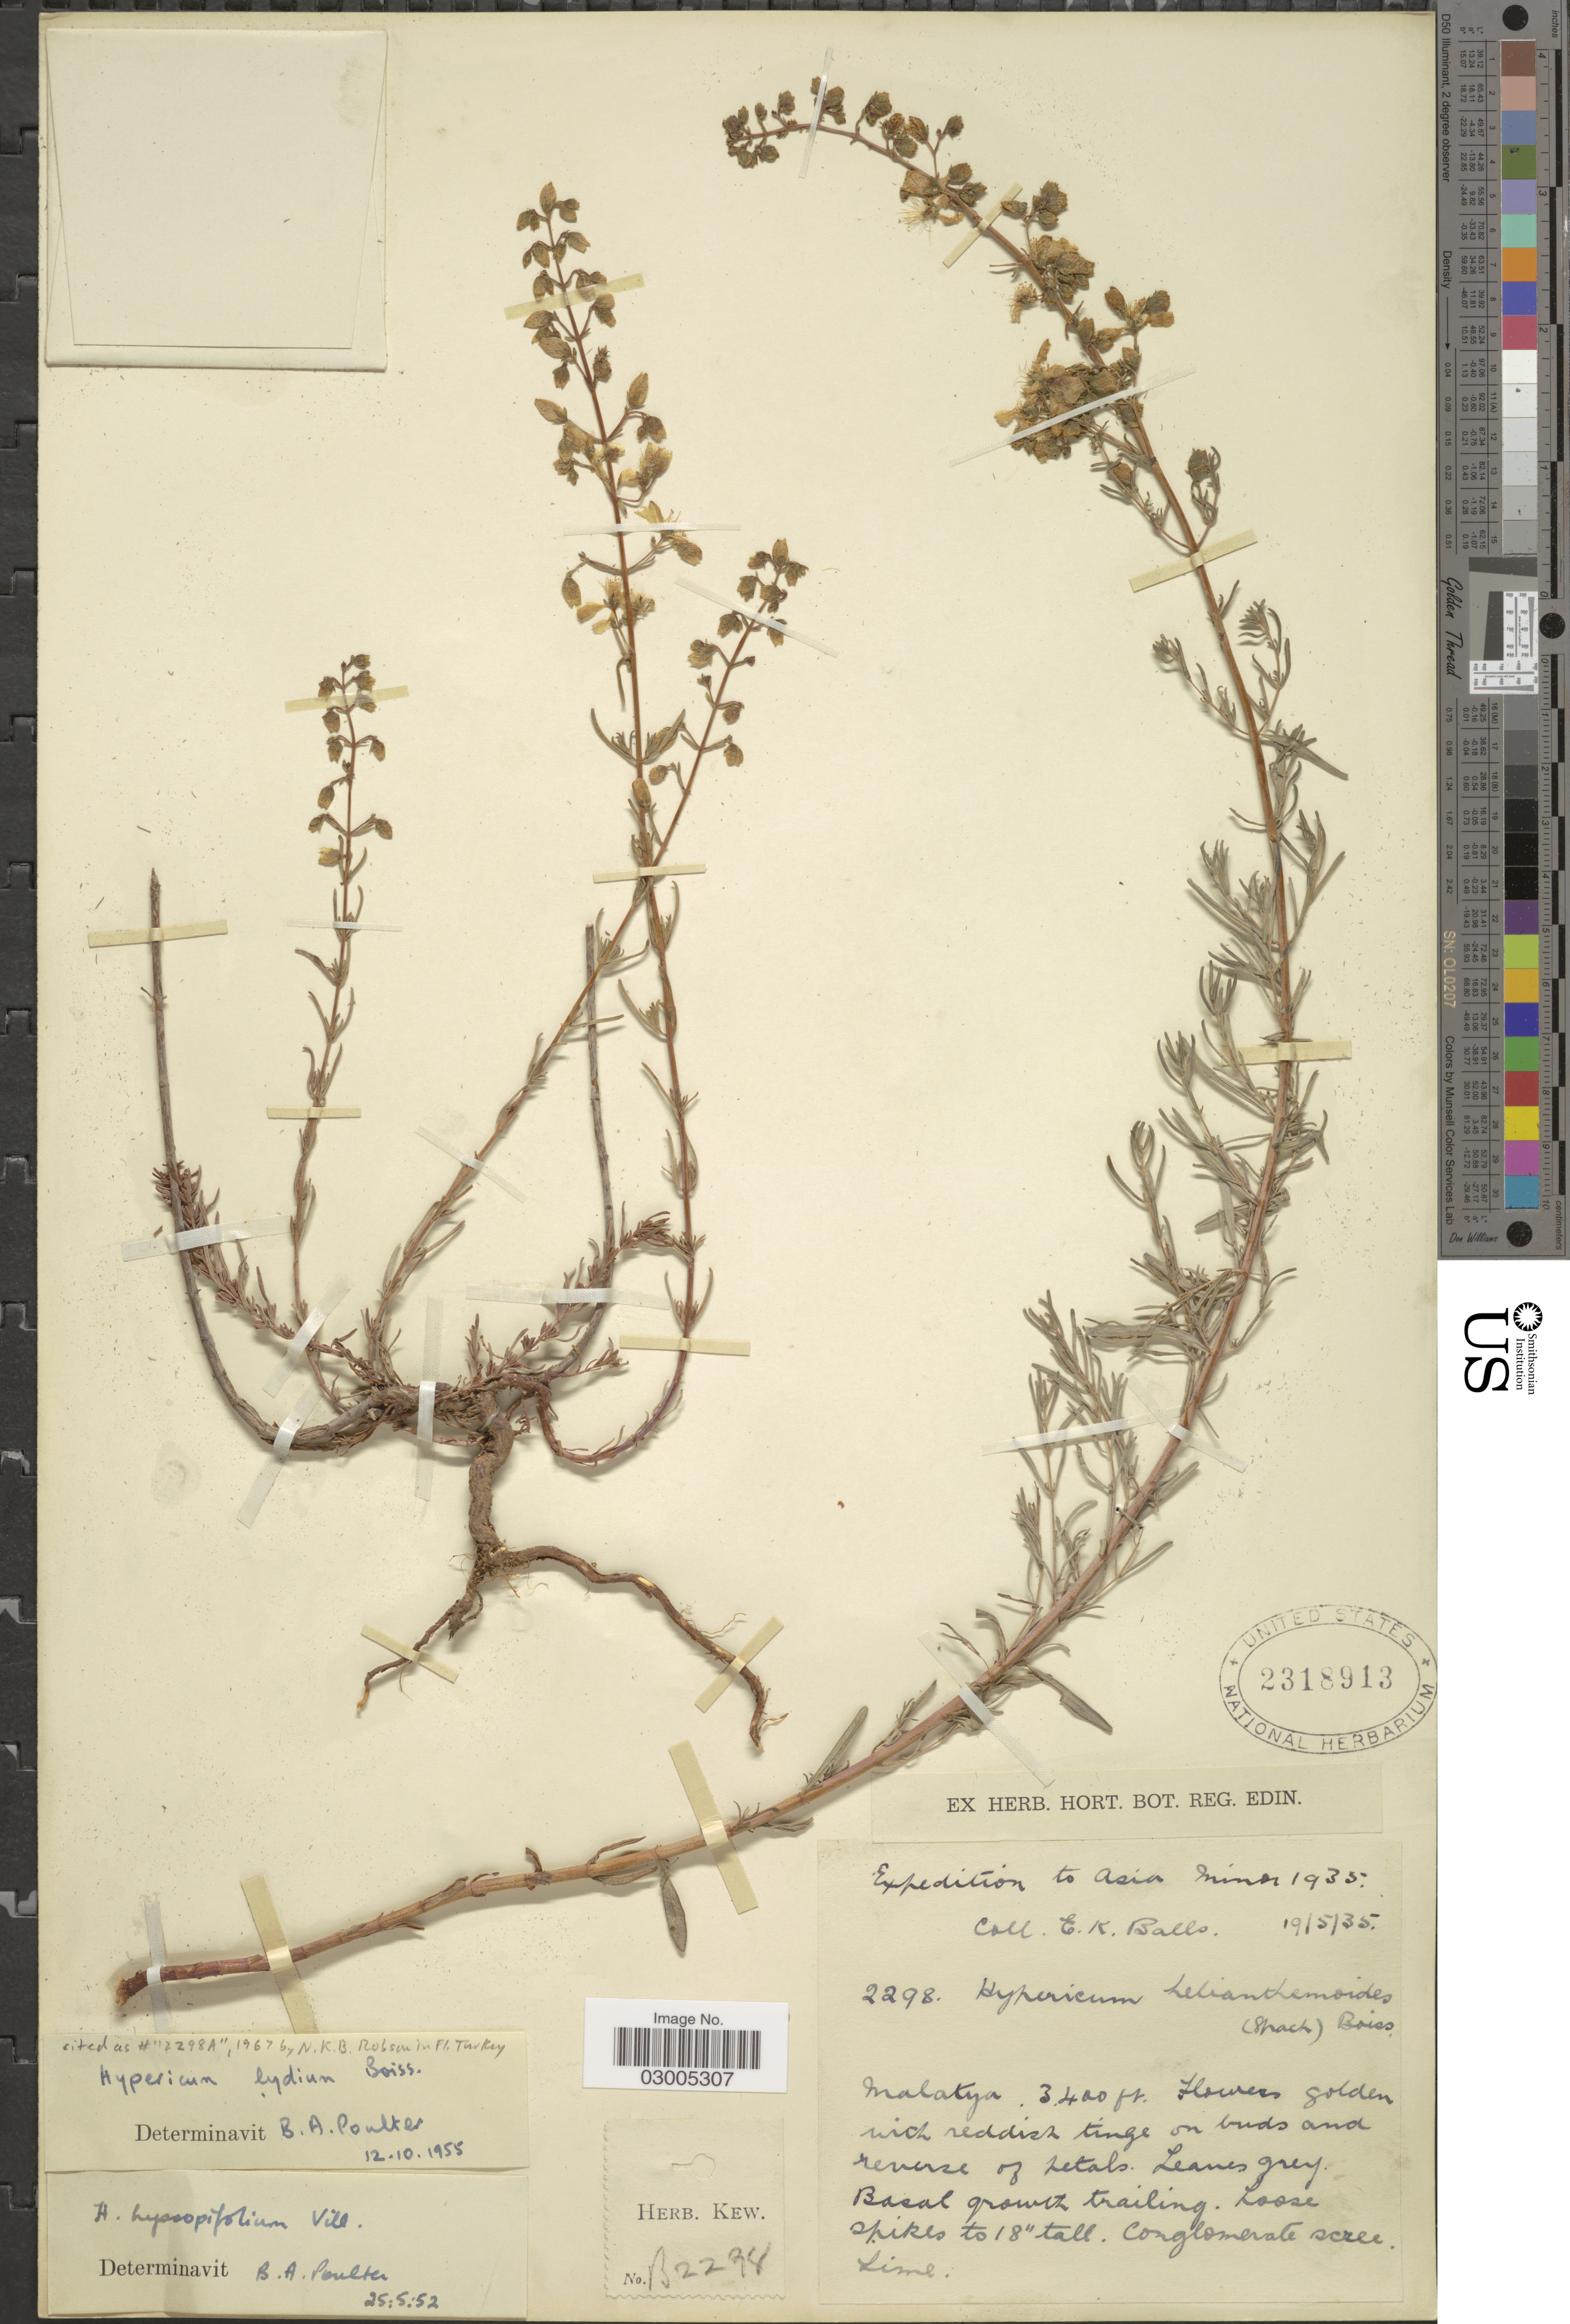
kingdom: Plantae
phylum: Tracheophyta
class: Magnoliopsida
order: Malpighiales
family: Hypericaceae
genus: Hypericum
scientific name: Hypericum lydium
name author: Boiss.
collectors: E. K. Balls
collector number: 2298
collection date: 1935-05-19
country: Turkey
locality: Asia Minor. Malatya. Basal growth trailing.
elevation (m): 1036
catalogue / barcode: US 2318913